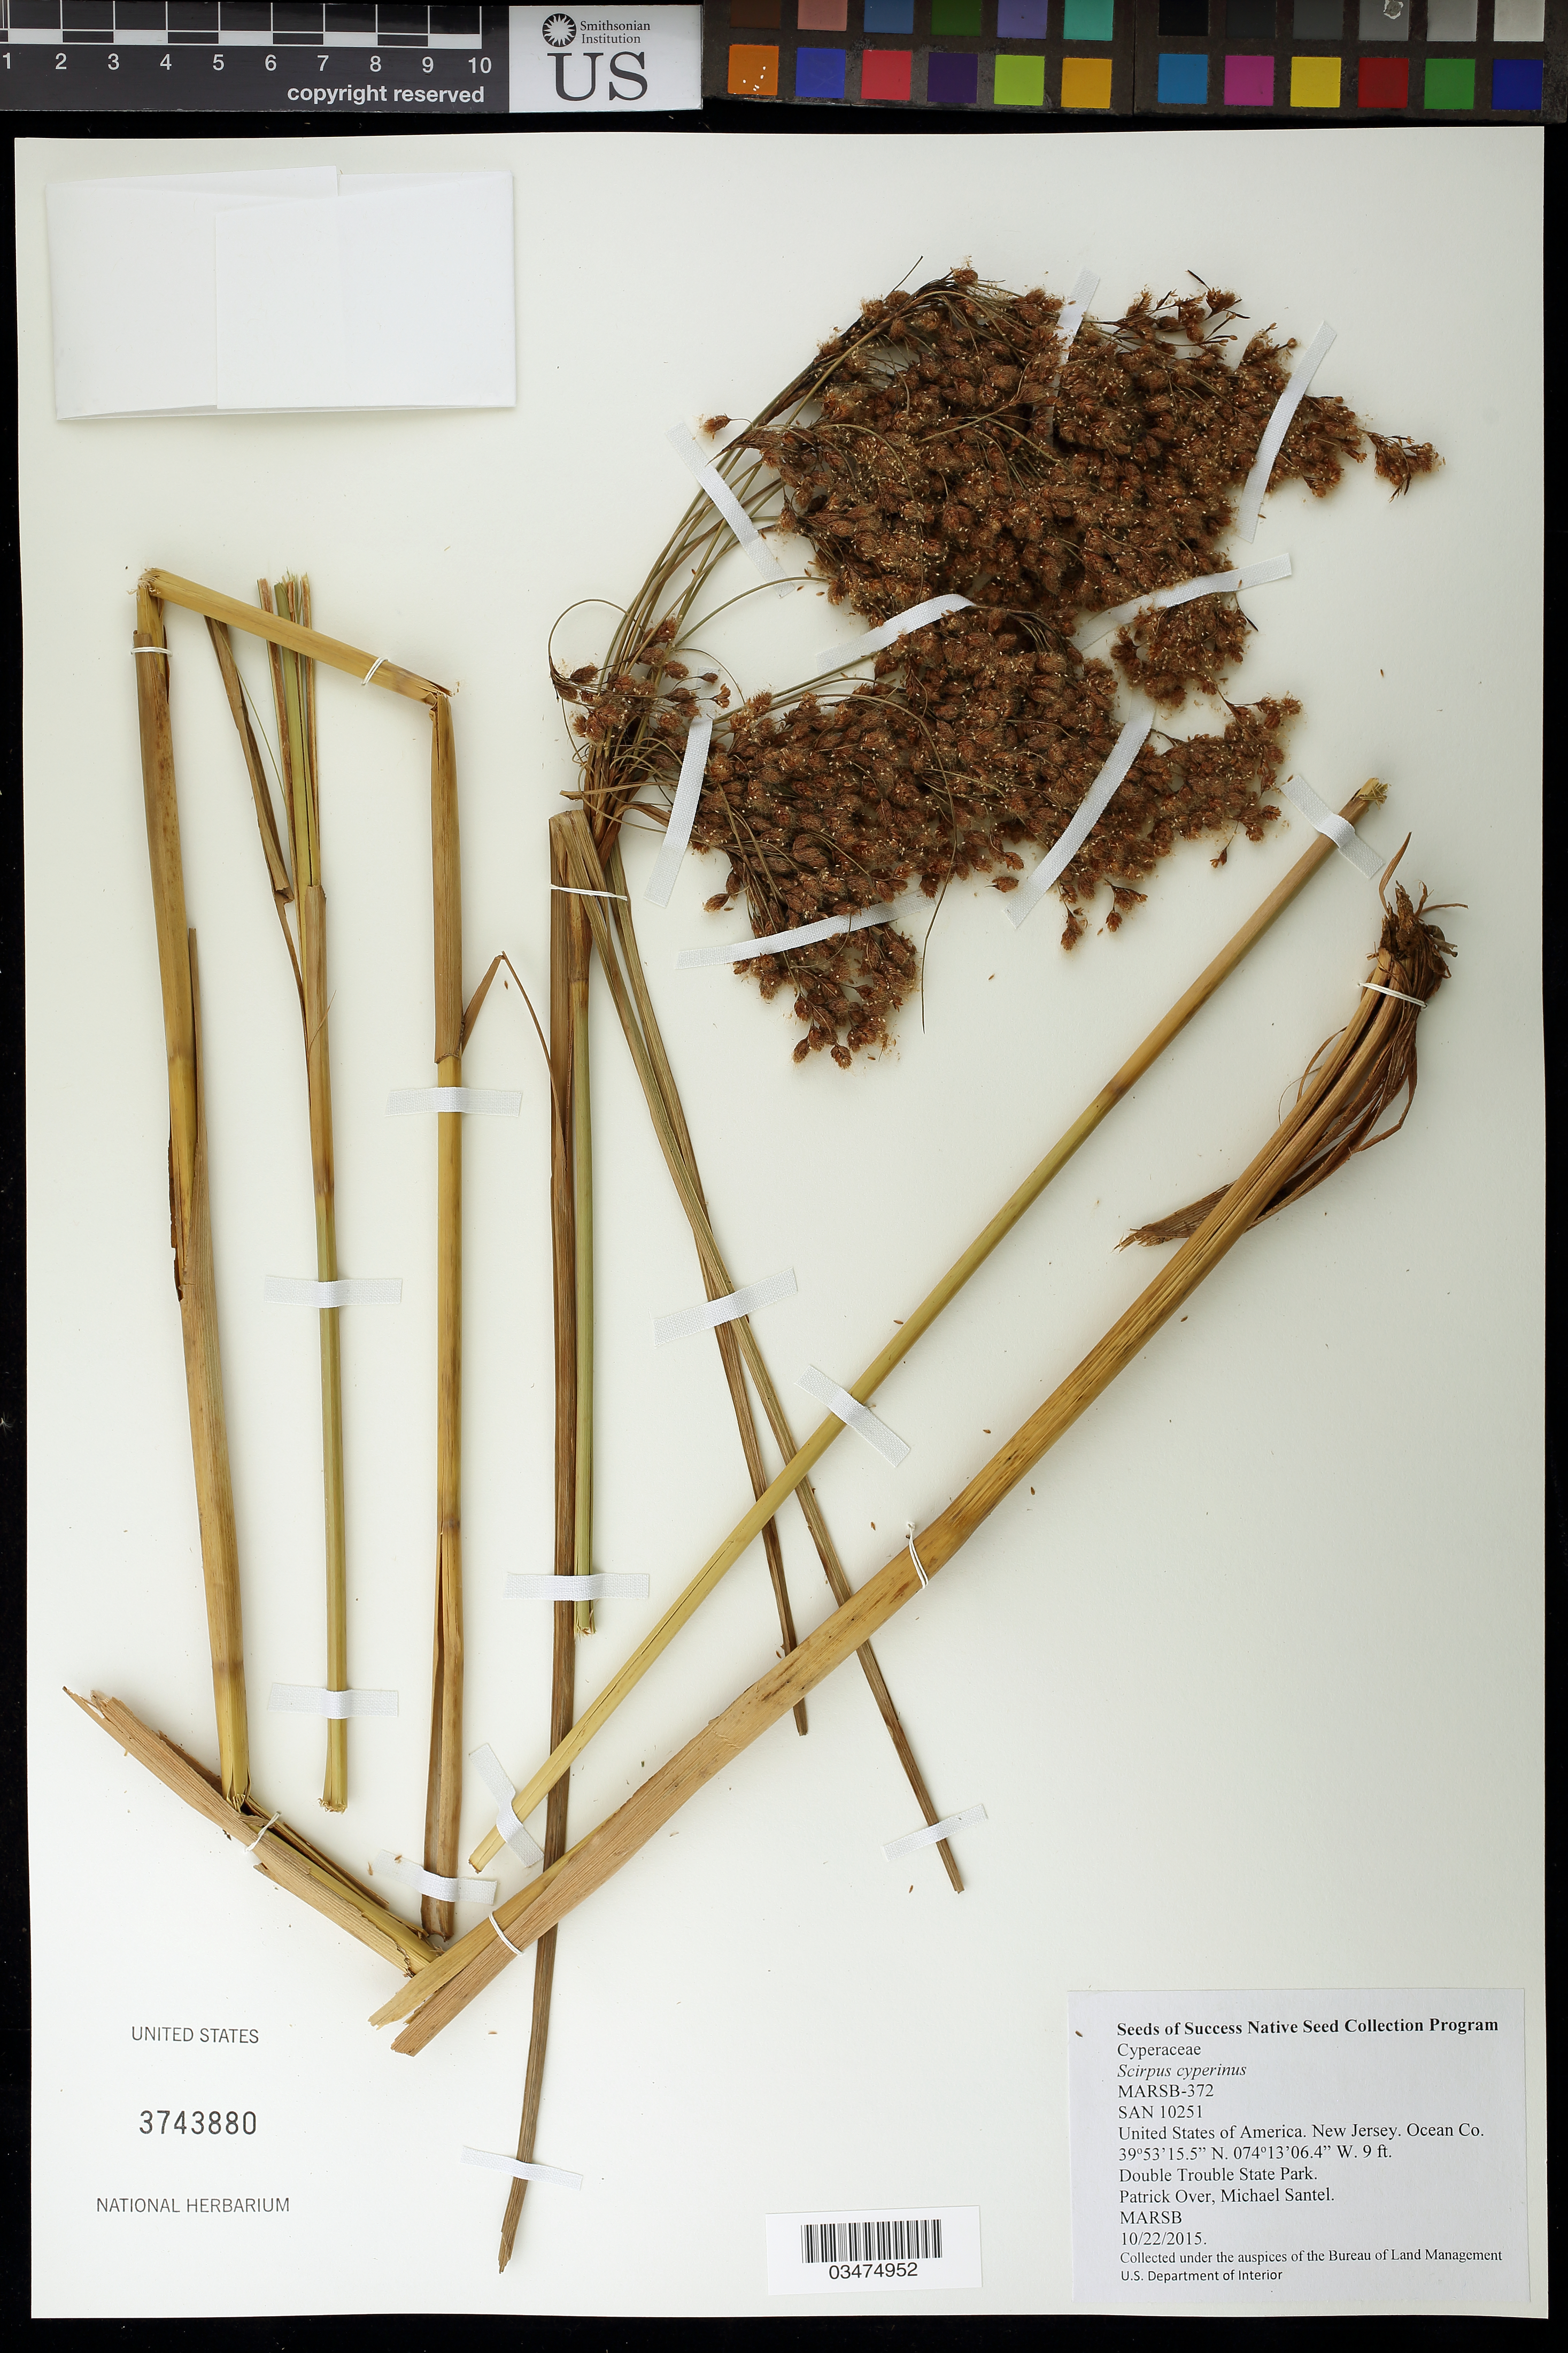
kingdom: Plantae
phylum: Tracheophyta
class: Liliopsida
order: Poales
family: Cyperaceae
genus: Scirpus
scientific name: Scirpus cyperinus (L.) Kunth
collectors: P. Over & M. Santel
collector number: MARSB-372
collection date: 2015-10-22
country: United States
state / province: New Jersey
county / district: Ocean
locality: Double Trouble State Park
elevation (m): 3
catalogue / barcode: US 3743880